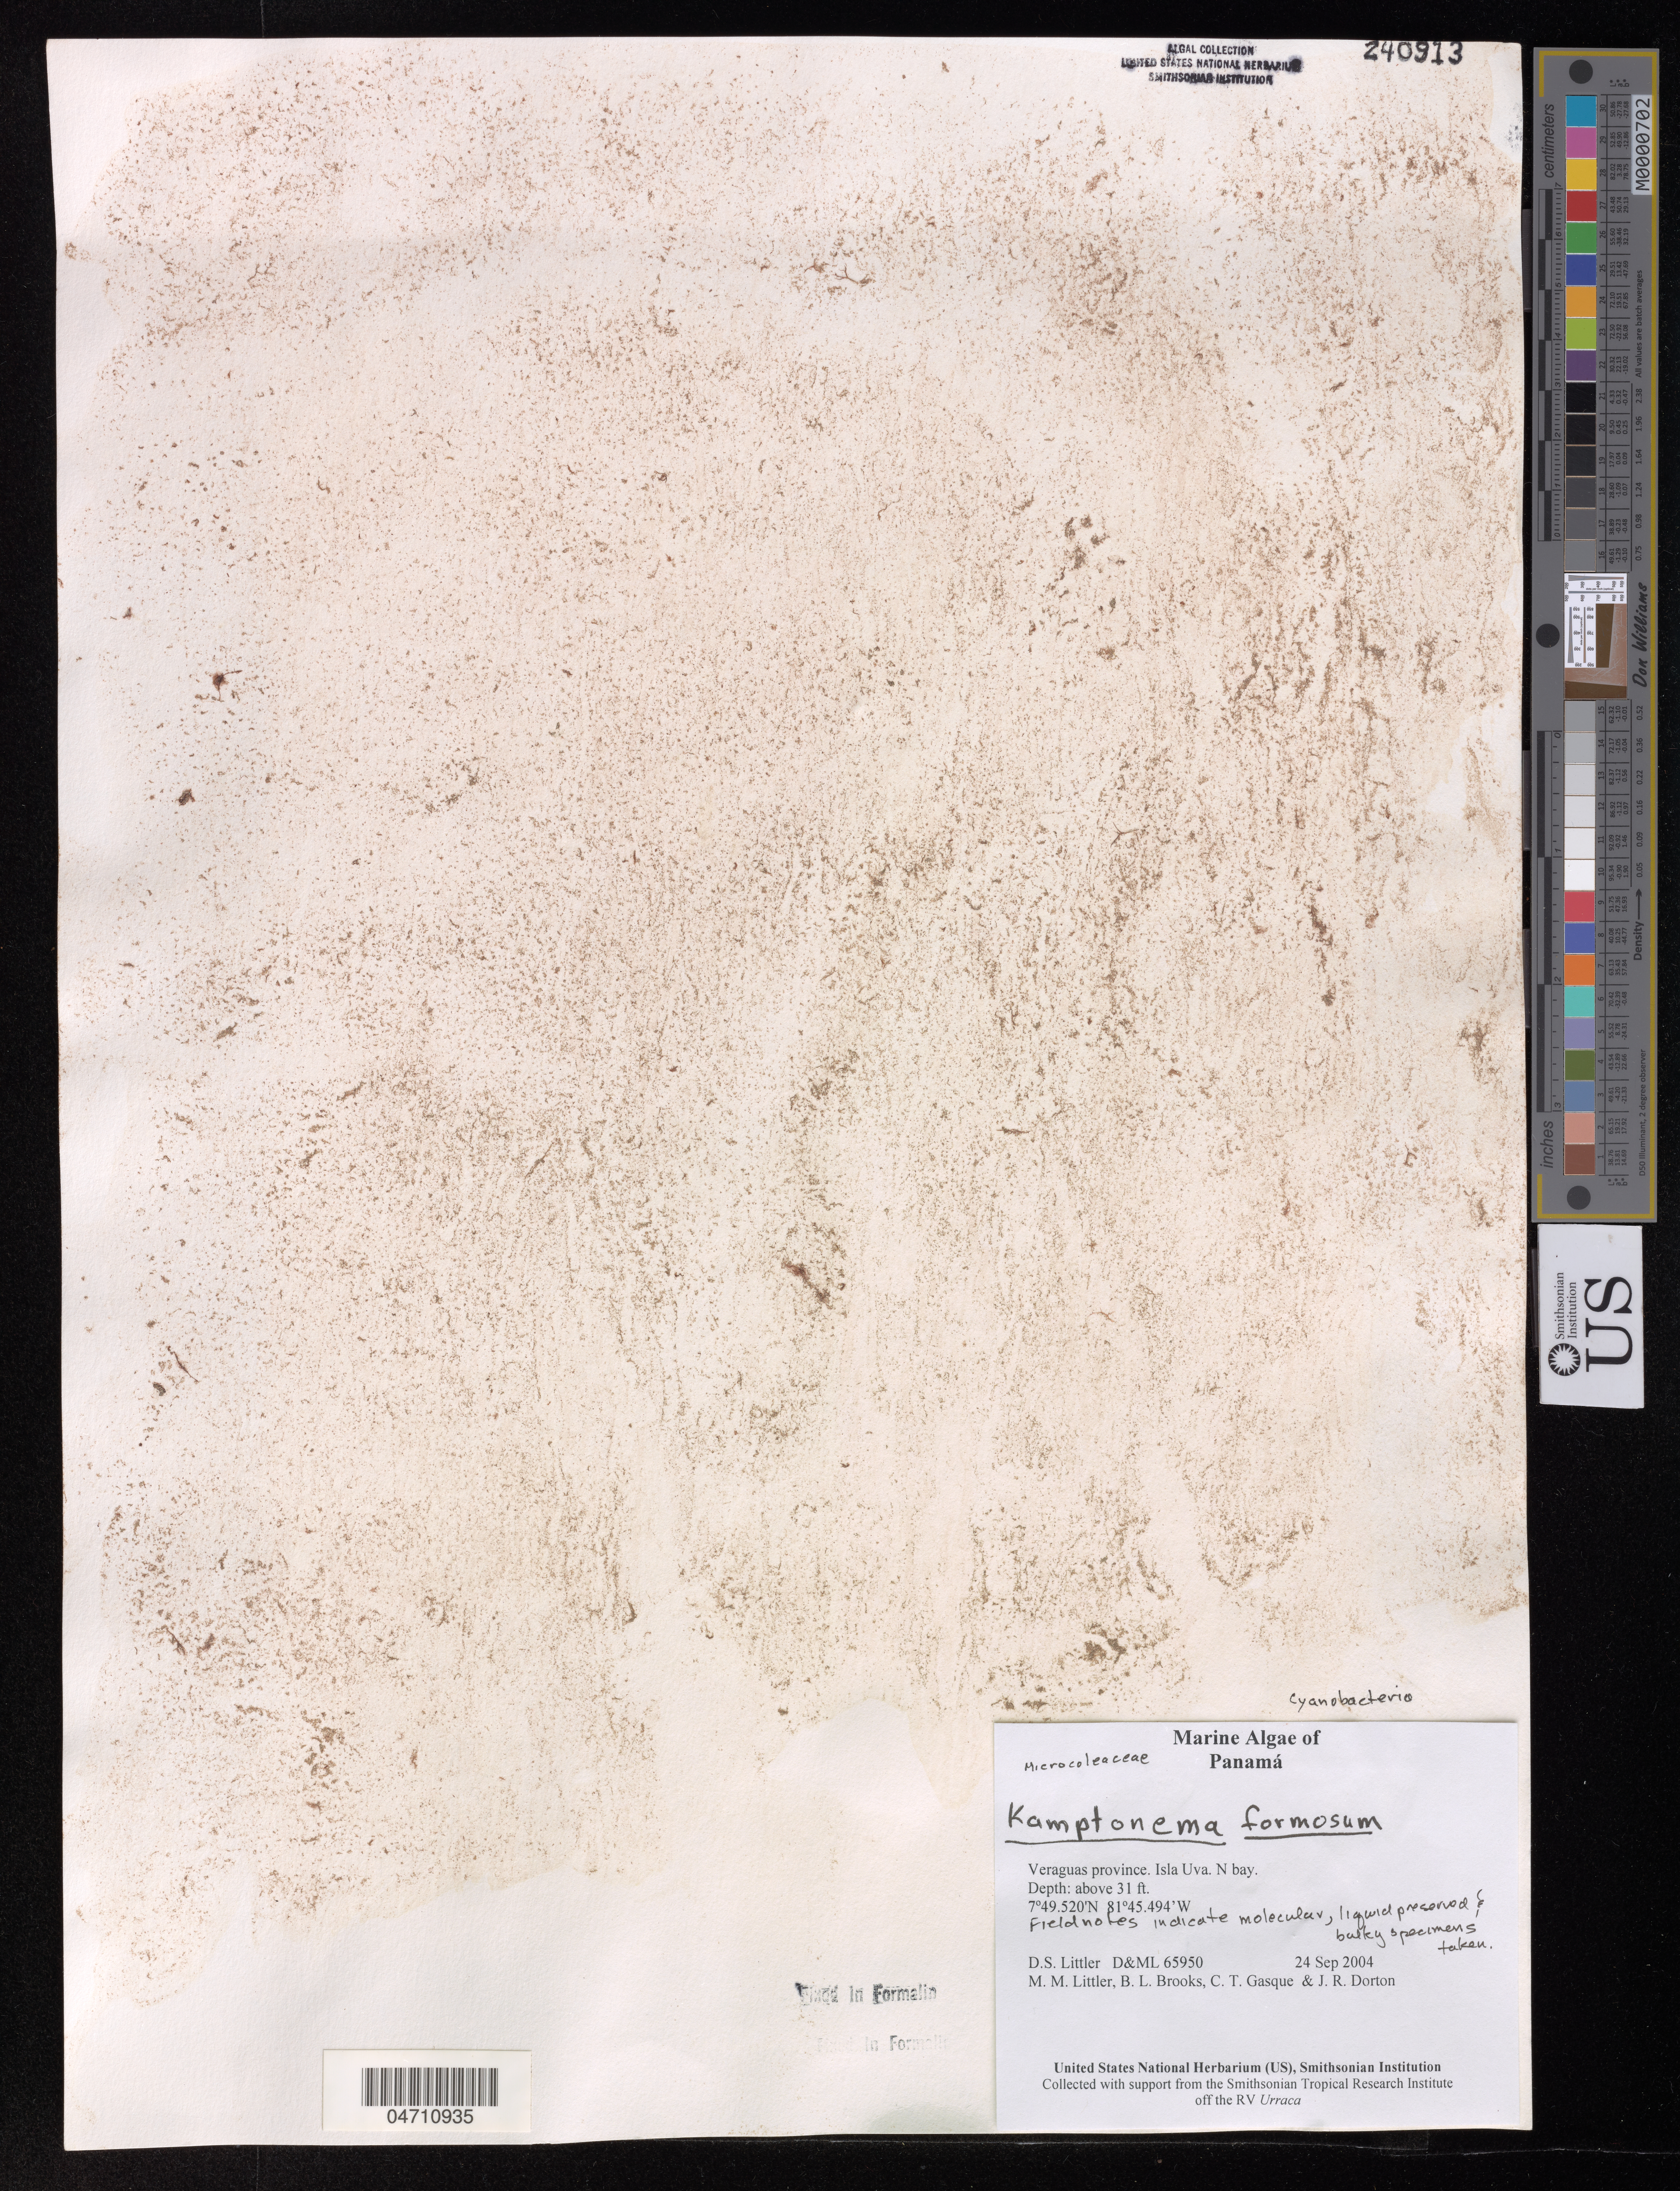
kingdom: Bacteria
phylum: Cyanobacteria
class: Cyanobacteriia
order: Cyanobacteriales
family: Microcoleaceae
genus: Kamptonema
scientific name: Kamptonema formosum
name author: (Bory ex Gomont) Strunecký et al.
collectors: D. S. Littler, M. M. Littler, B. Brooks & C. Gasque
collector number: D&ML 65950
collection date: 2004-09-24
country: Panama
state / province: Veraguas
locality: Isla Uva. N bay.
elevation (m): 9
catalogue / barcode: US 240913